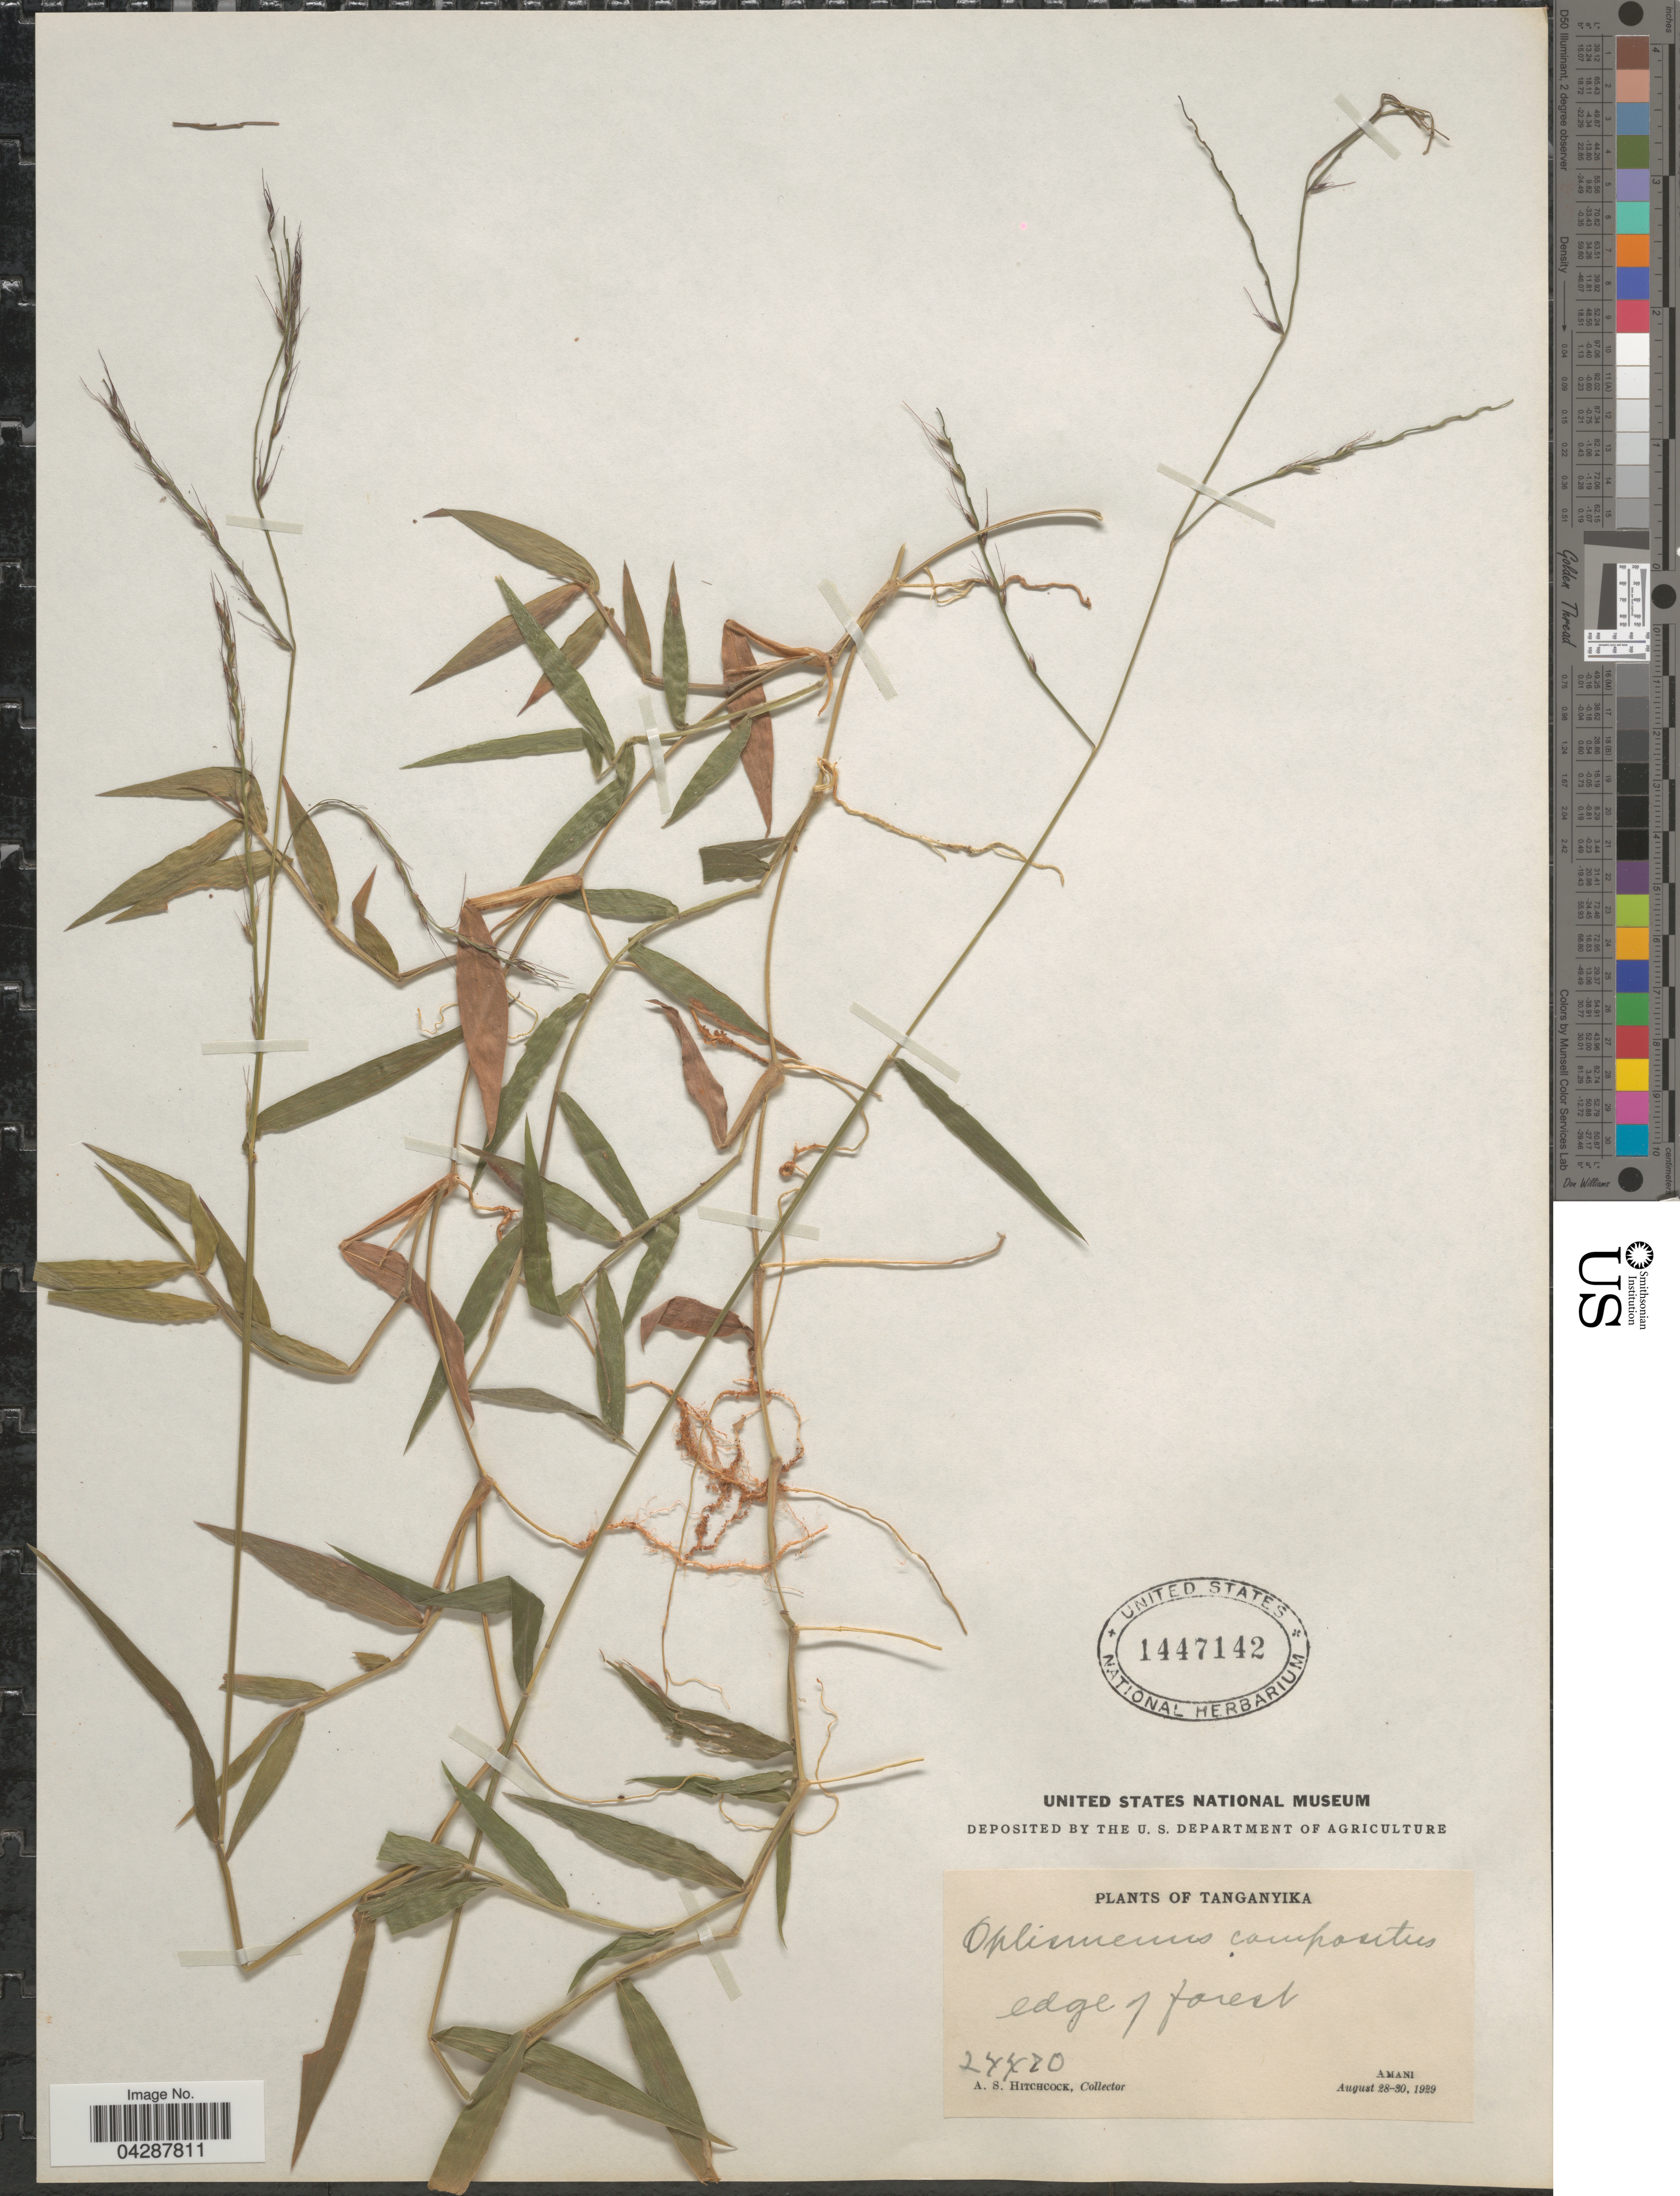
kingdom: Plantae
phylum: Tracheophyta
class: Liliopsida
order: Poales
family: Poaceae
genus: Oplismenus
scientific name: Oplismenus compositus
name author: (L.) P. Beauv.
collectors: A. S. Hitchcock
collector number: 24470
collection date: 1929-08-28/1929-08-30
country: Tanzania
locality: Tanganyika. Amani.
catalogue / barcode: US 1447142